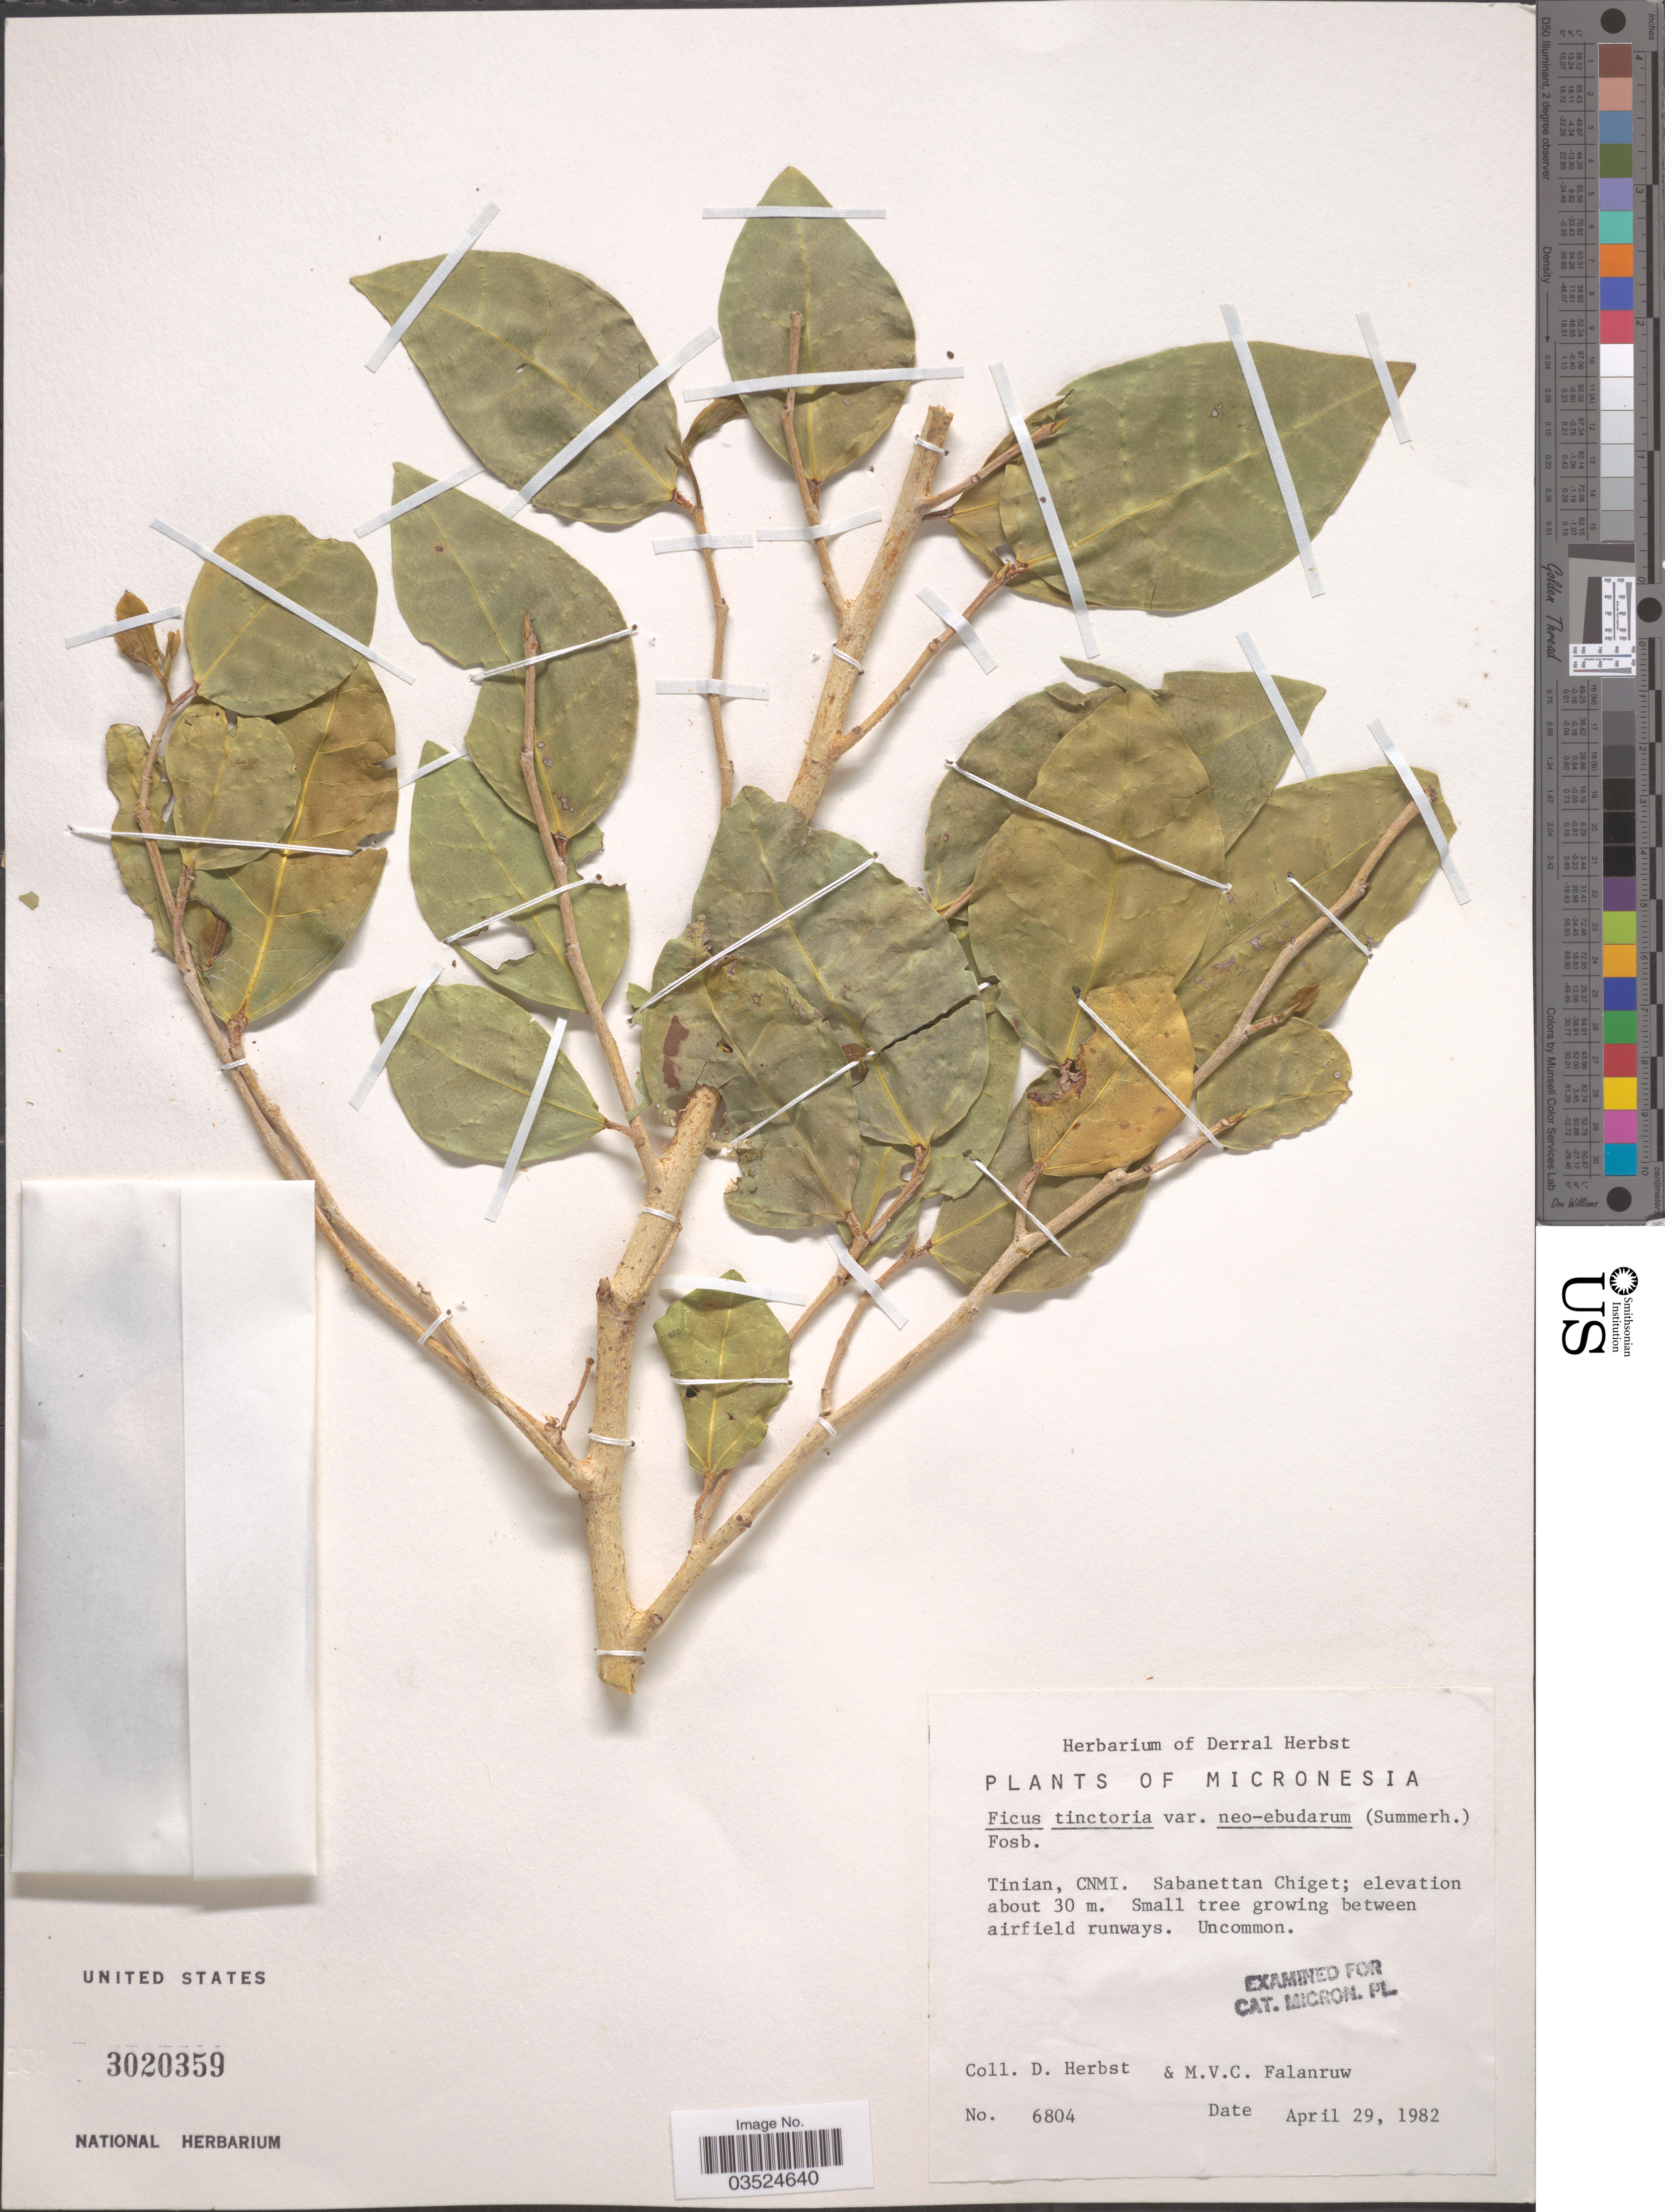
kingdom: Plantae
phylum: Tracheophyta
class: Magnoliopsida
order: Rosales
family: Moraceae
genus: Ficus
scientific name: Ficus tinctoria var. neoebudarum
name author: (Summerh.) Fosberg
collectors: D. Herbst & M. V. Falanruw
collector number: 6804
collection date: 1982-04-29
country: Northern Mariana Islands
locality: Micronesia. Tinian, CNMI. Sabanettan Chiget.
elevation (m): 30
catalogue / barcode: US 3020359